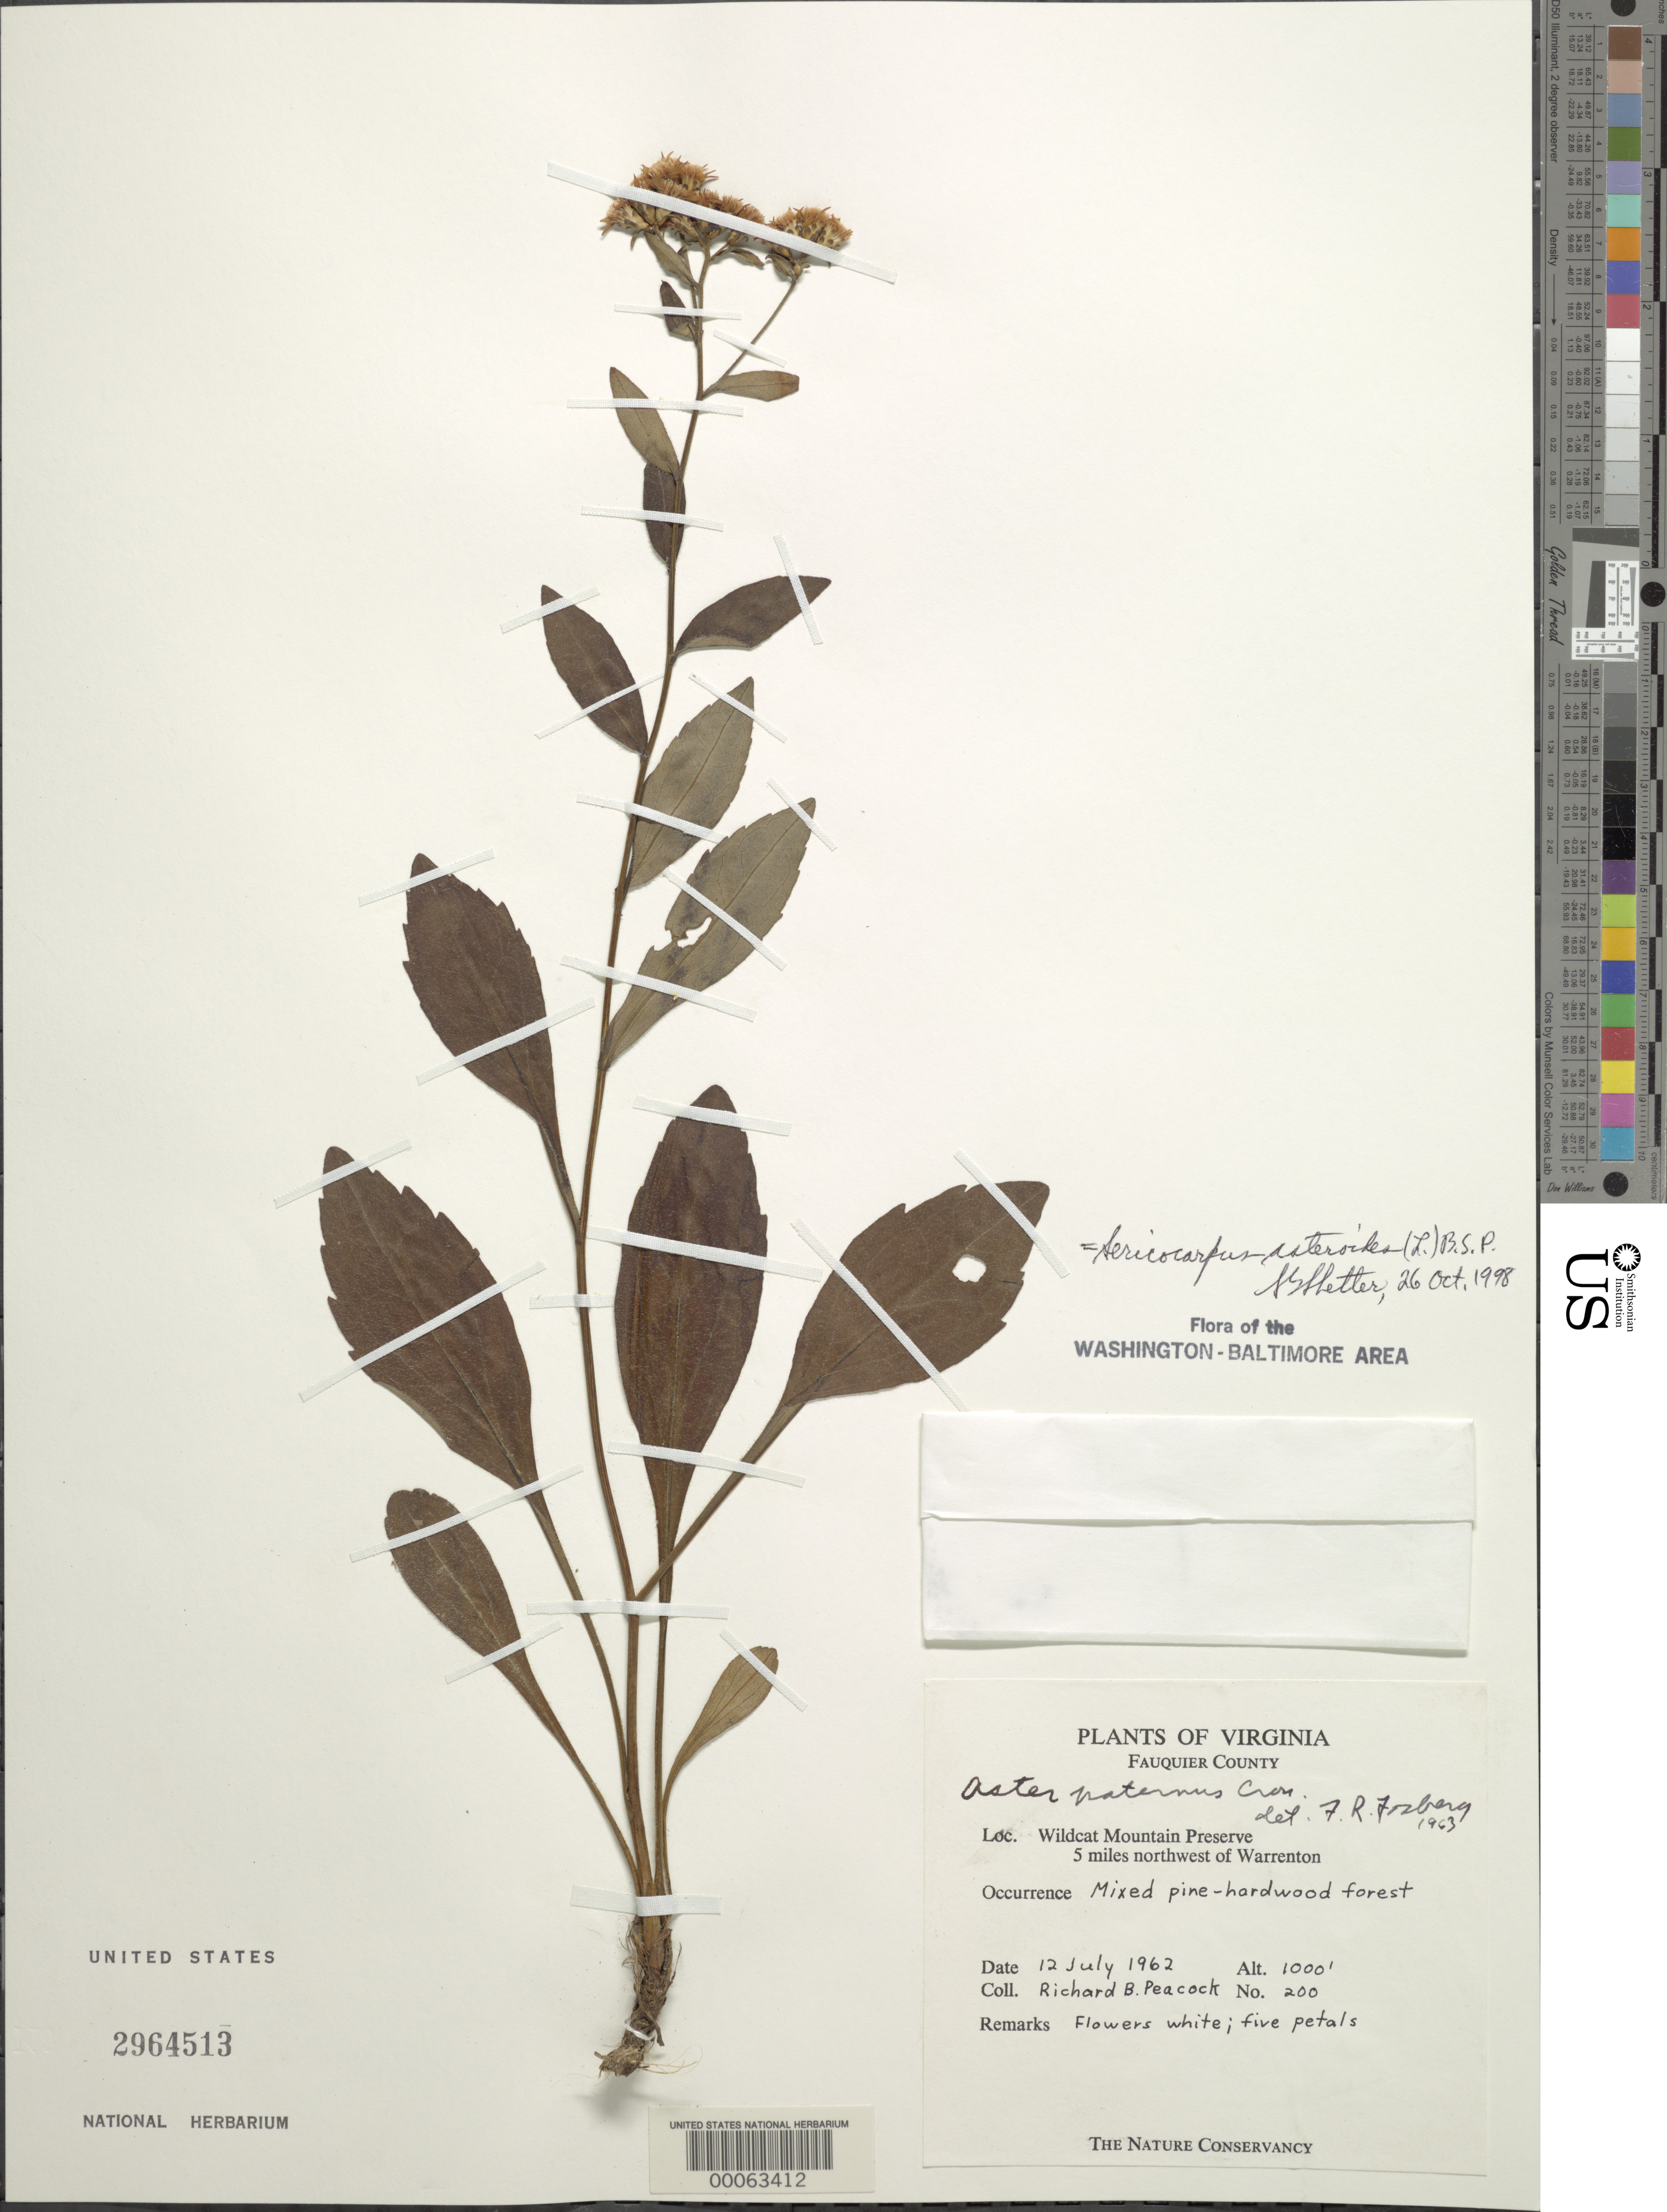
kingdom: Plantae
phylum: Tracheophyta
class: Magnoliopsida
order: Asterales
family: Asteraceae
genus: Sericocarpus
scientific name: Sericocarpus asteroides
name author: (L.) Britton, Stearns & Poggenb.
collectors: R. Peacock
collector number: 2004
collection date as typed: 12 Jul 1962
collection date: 1962-07-12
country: United States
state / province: Virginia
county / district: Fauquier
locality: Wildcat Mountain Preserve NW of Warrenton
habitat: Mixed pine-hardwood forest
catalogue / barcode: US 2964513